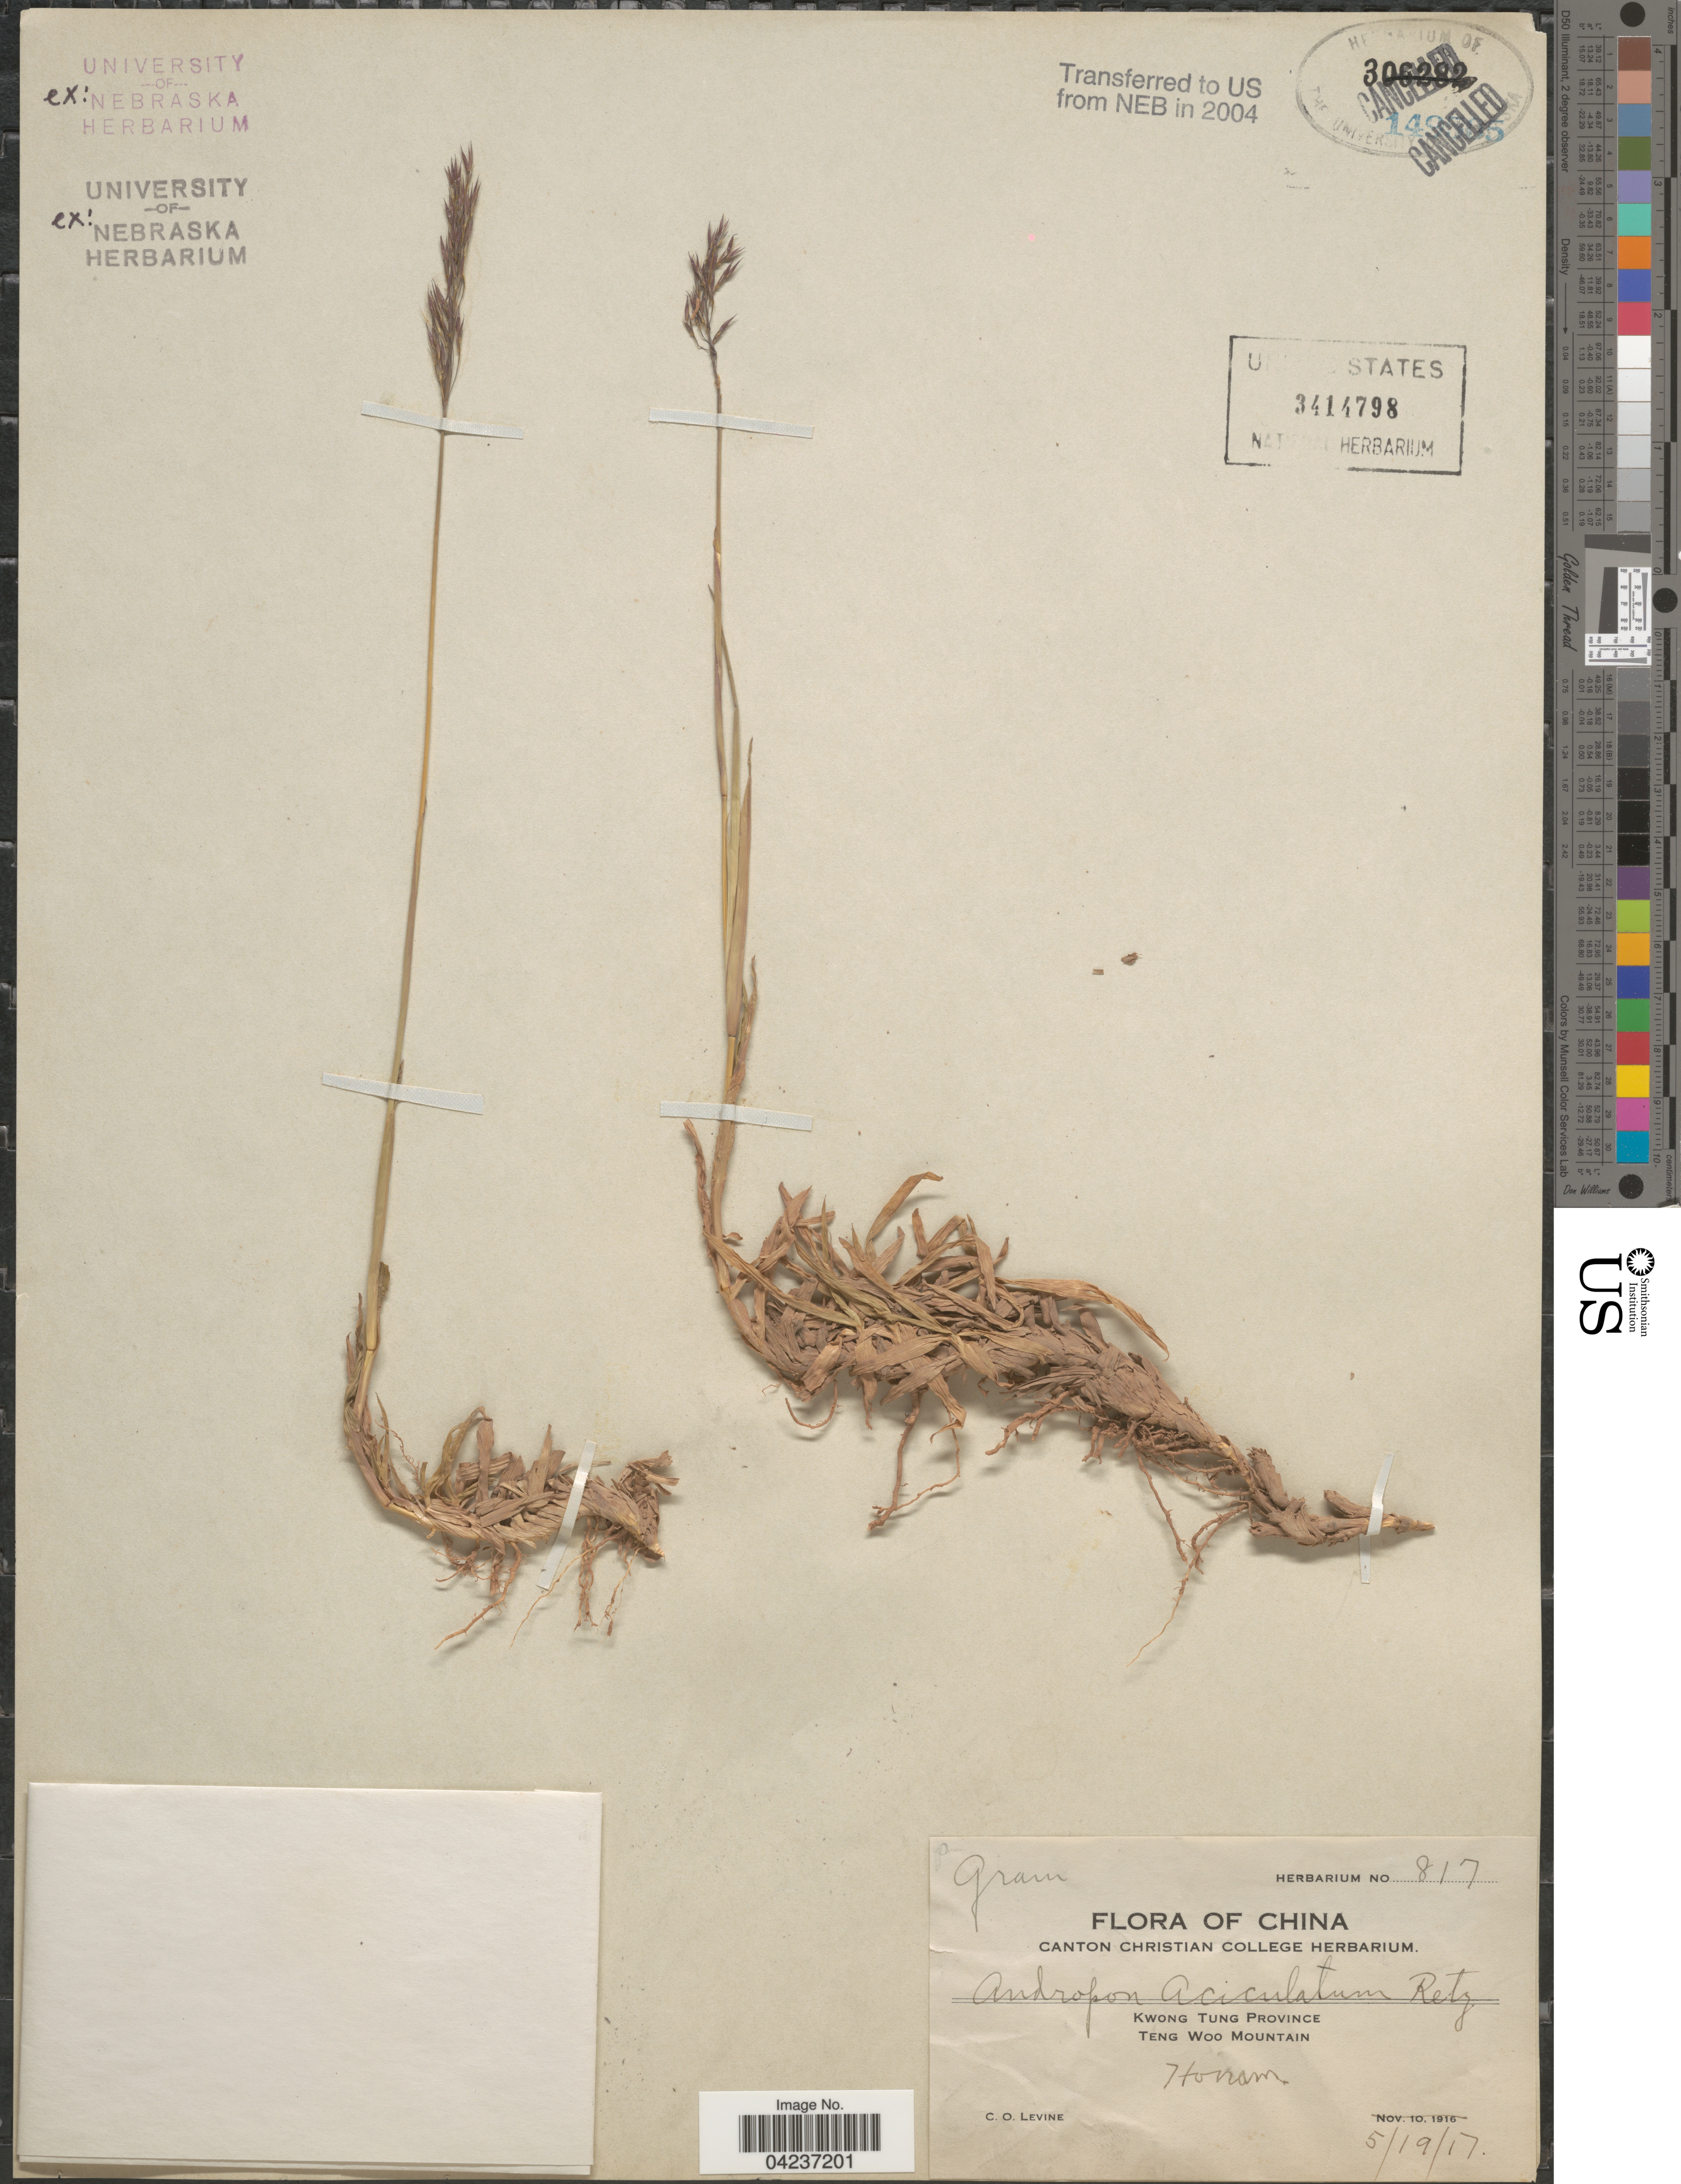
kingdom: Plantae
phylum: Tracheophyta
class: Liliopsida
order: Poales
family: Poaceae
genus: Chrysopogon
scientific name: Chrysopogon aciculatus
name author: (Retz.) Trin.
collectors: C. O. Levine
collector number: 817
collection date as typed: Transcribed d/m/y: 19/5/17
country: China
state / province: Guangdong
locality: Kwong Tung Province. Teng Woo Mountain. Honam.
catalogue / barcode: US 3414798